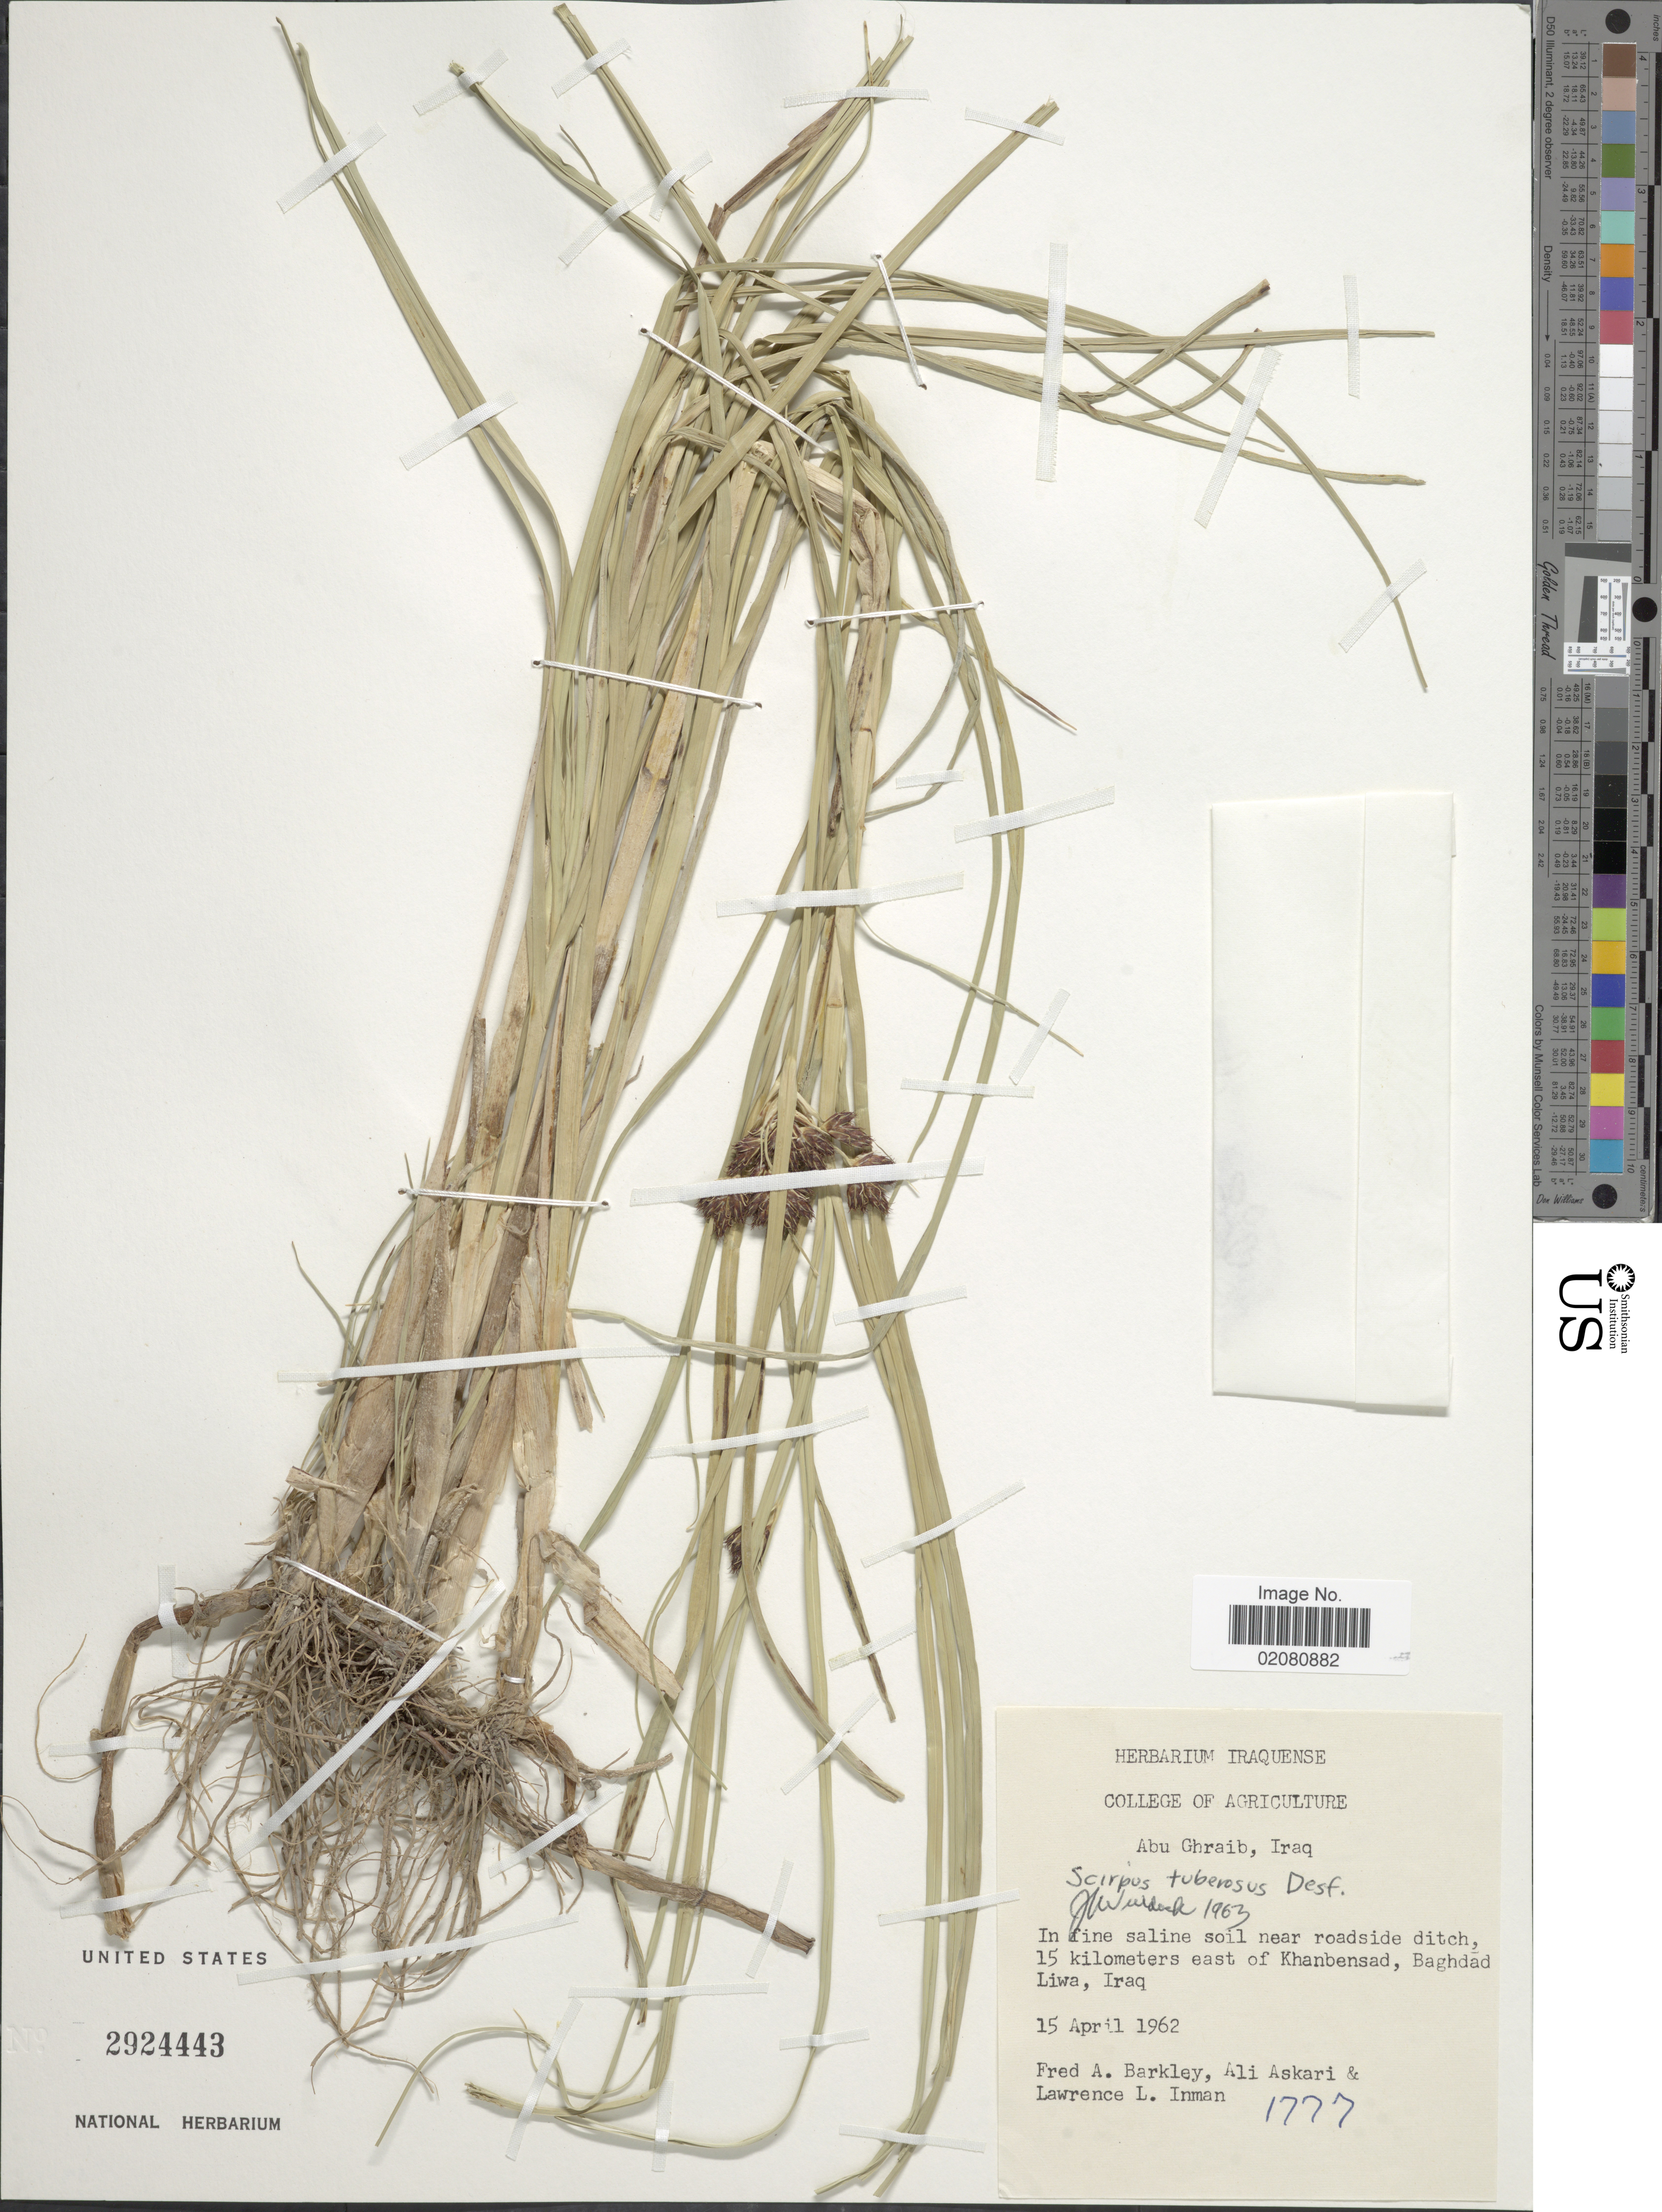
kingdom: Plantae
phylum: Tracheophyta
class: Liliopsida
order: Poales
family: Cyperaceae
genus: Bolboschoenus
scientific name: Bolboschoenus glaucus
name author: (Lam.) S.G. Sm.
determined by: Strong, Mark T., (BOT), Smithsonian Institution - National Museum of Natural History (UNITED STATES)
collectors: F. A. Barkley, Askari, A. & L. Inman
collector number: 1777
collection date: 1962-04-15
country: Iraq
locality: Abu Ghraib. In fine saline soil near roadside ditch, 15 kilometers east of Khanbensad, Baghdad Liwa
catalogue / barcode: US 2924443